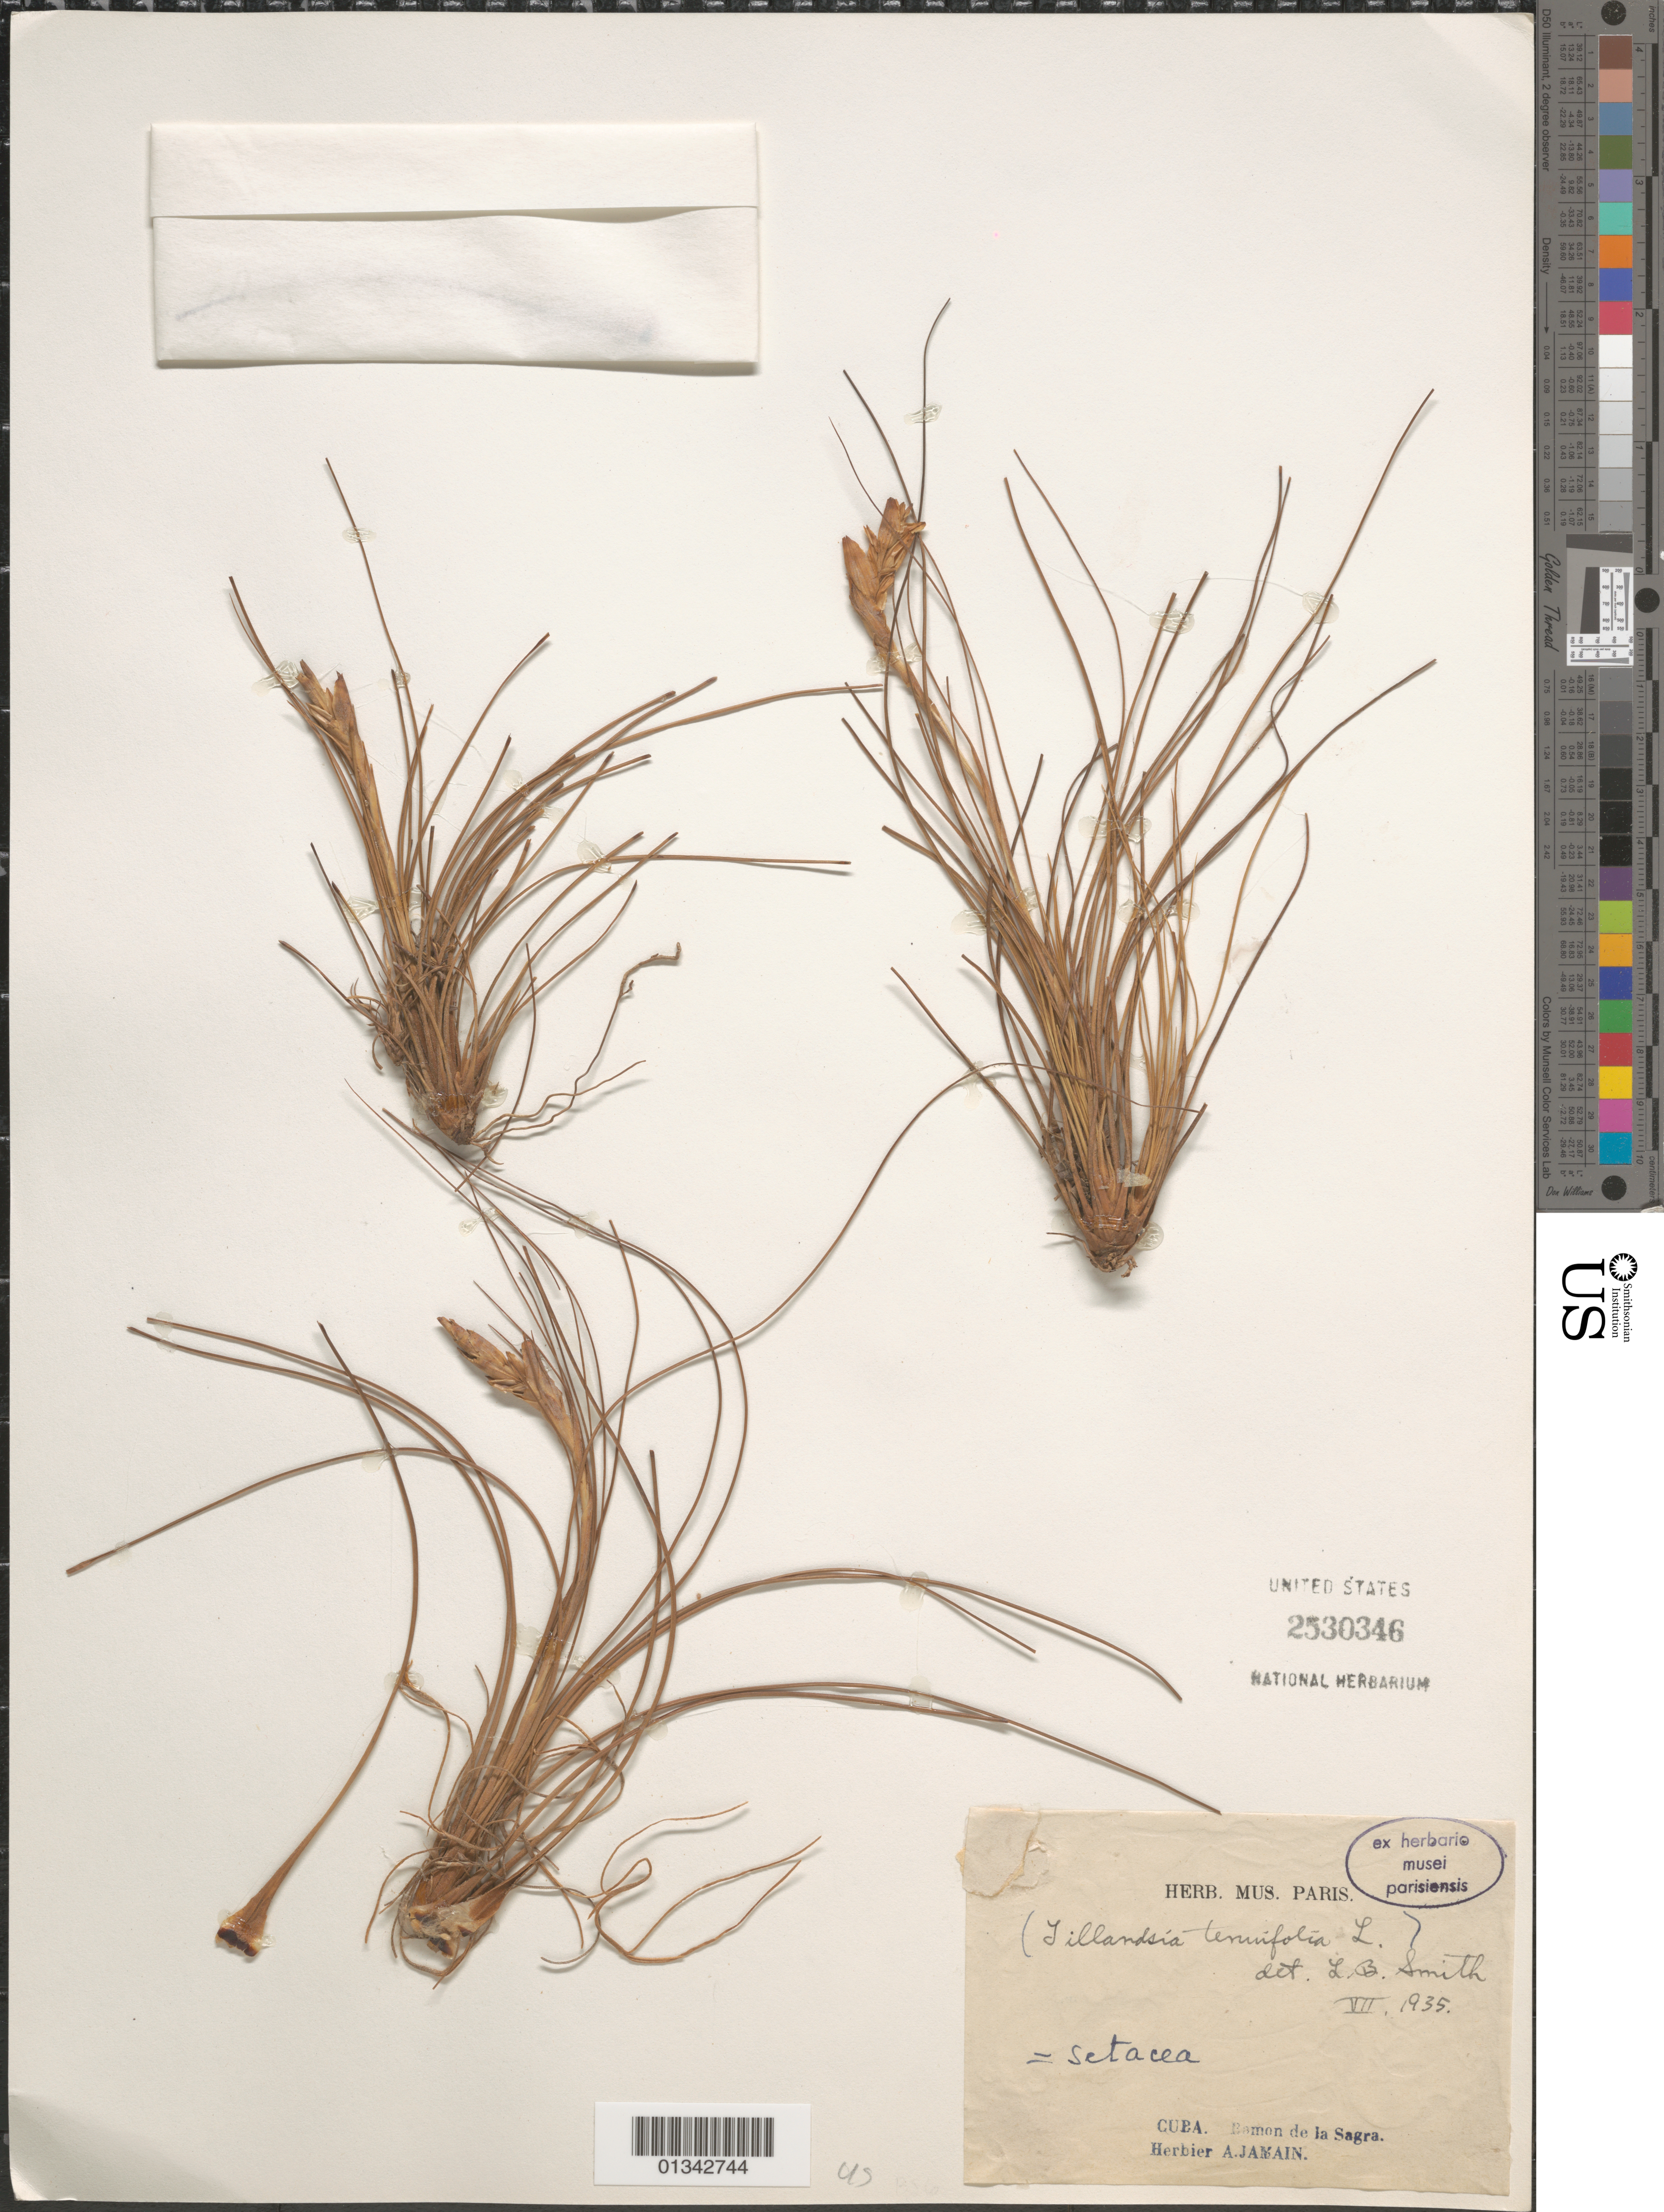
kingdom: Plantae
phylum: Tracheophyta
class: Liliopsida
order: Poales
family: Bromeliaceae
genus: Tillandsia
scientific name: Tillandsia tenuifolia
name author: L.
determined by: Smith, Lyman B., (US), NMNH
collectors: R. de la Sagra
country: Cuba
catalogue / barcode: US 2530346